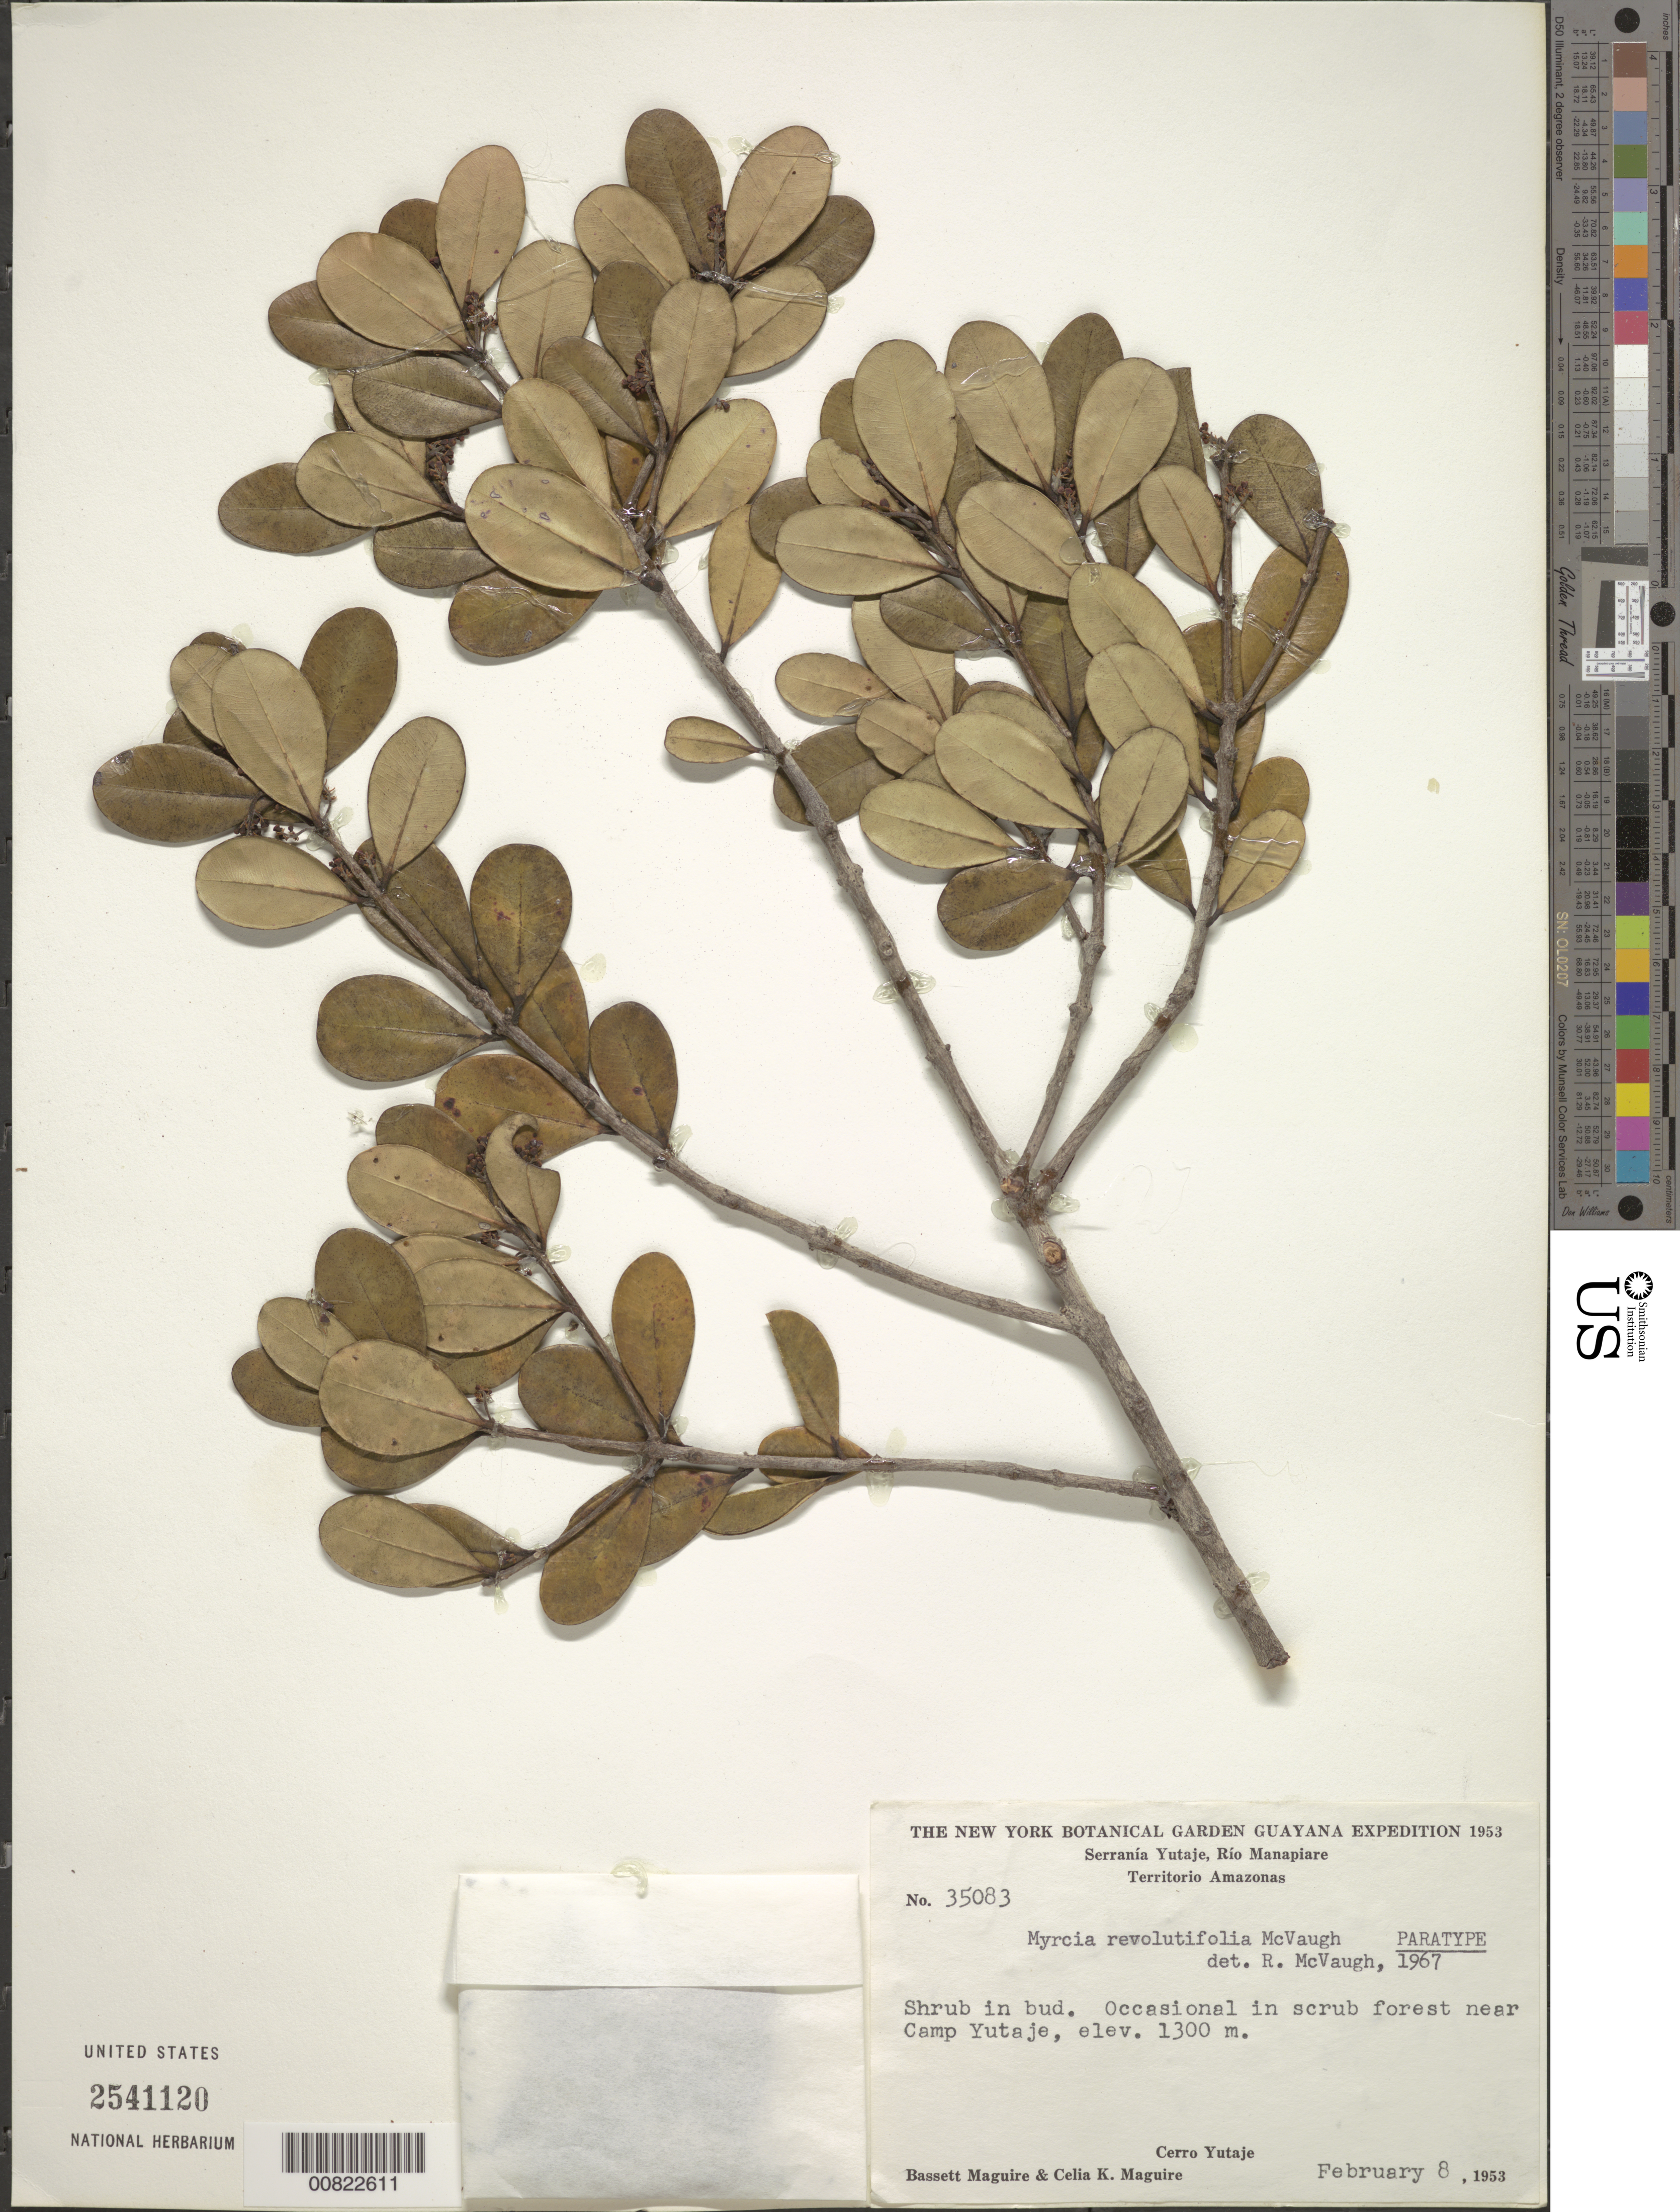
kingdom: Plantae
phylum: Tracheophyta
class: Magnoliopsida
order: Myrtales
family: Myrtaceae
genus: Myrcia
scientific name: Myrcia revolutifolia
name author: McVaugh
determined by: McVaugh, R.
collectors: B. Maguire & C. K. Maguire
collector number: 35083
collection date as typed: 8-Feb-53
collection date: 1953-02-08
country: Venezuela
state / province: Amazonas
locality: Serranía Yutajé, Cerro Yutajé, near Camp Yutajé, Río Manapiare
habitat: Scrub forest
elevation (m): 1300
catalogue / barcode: US 2541120